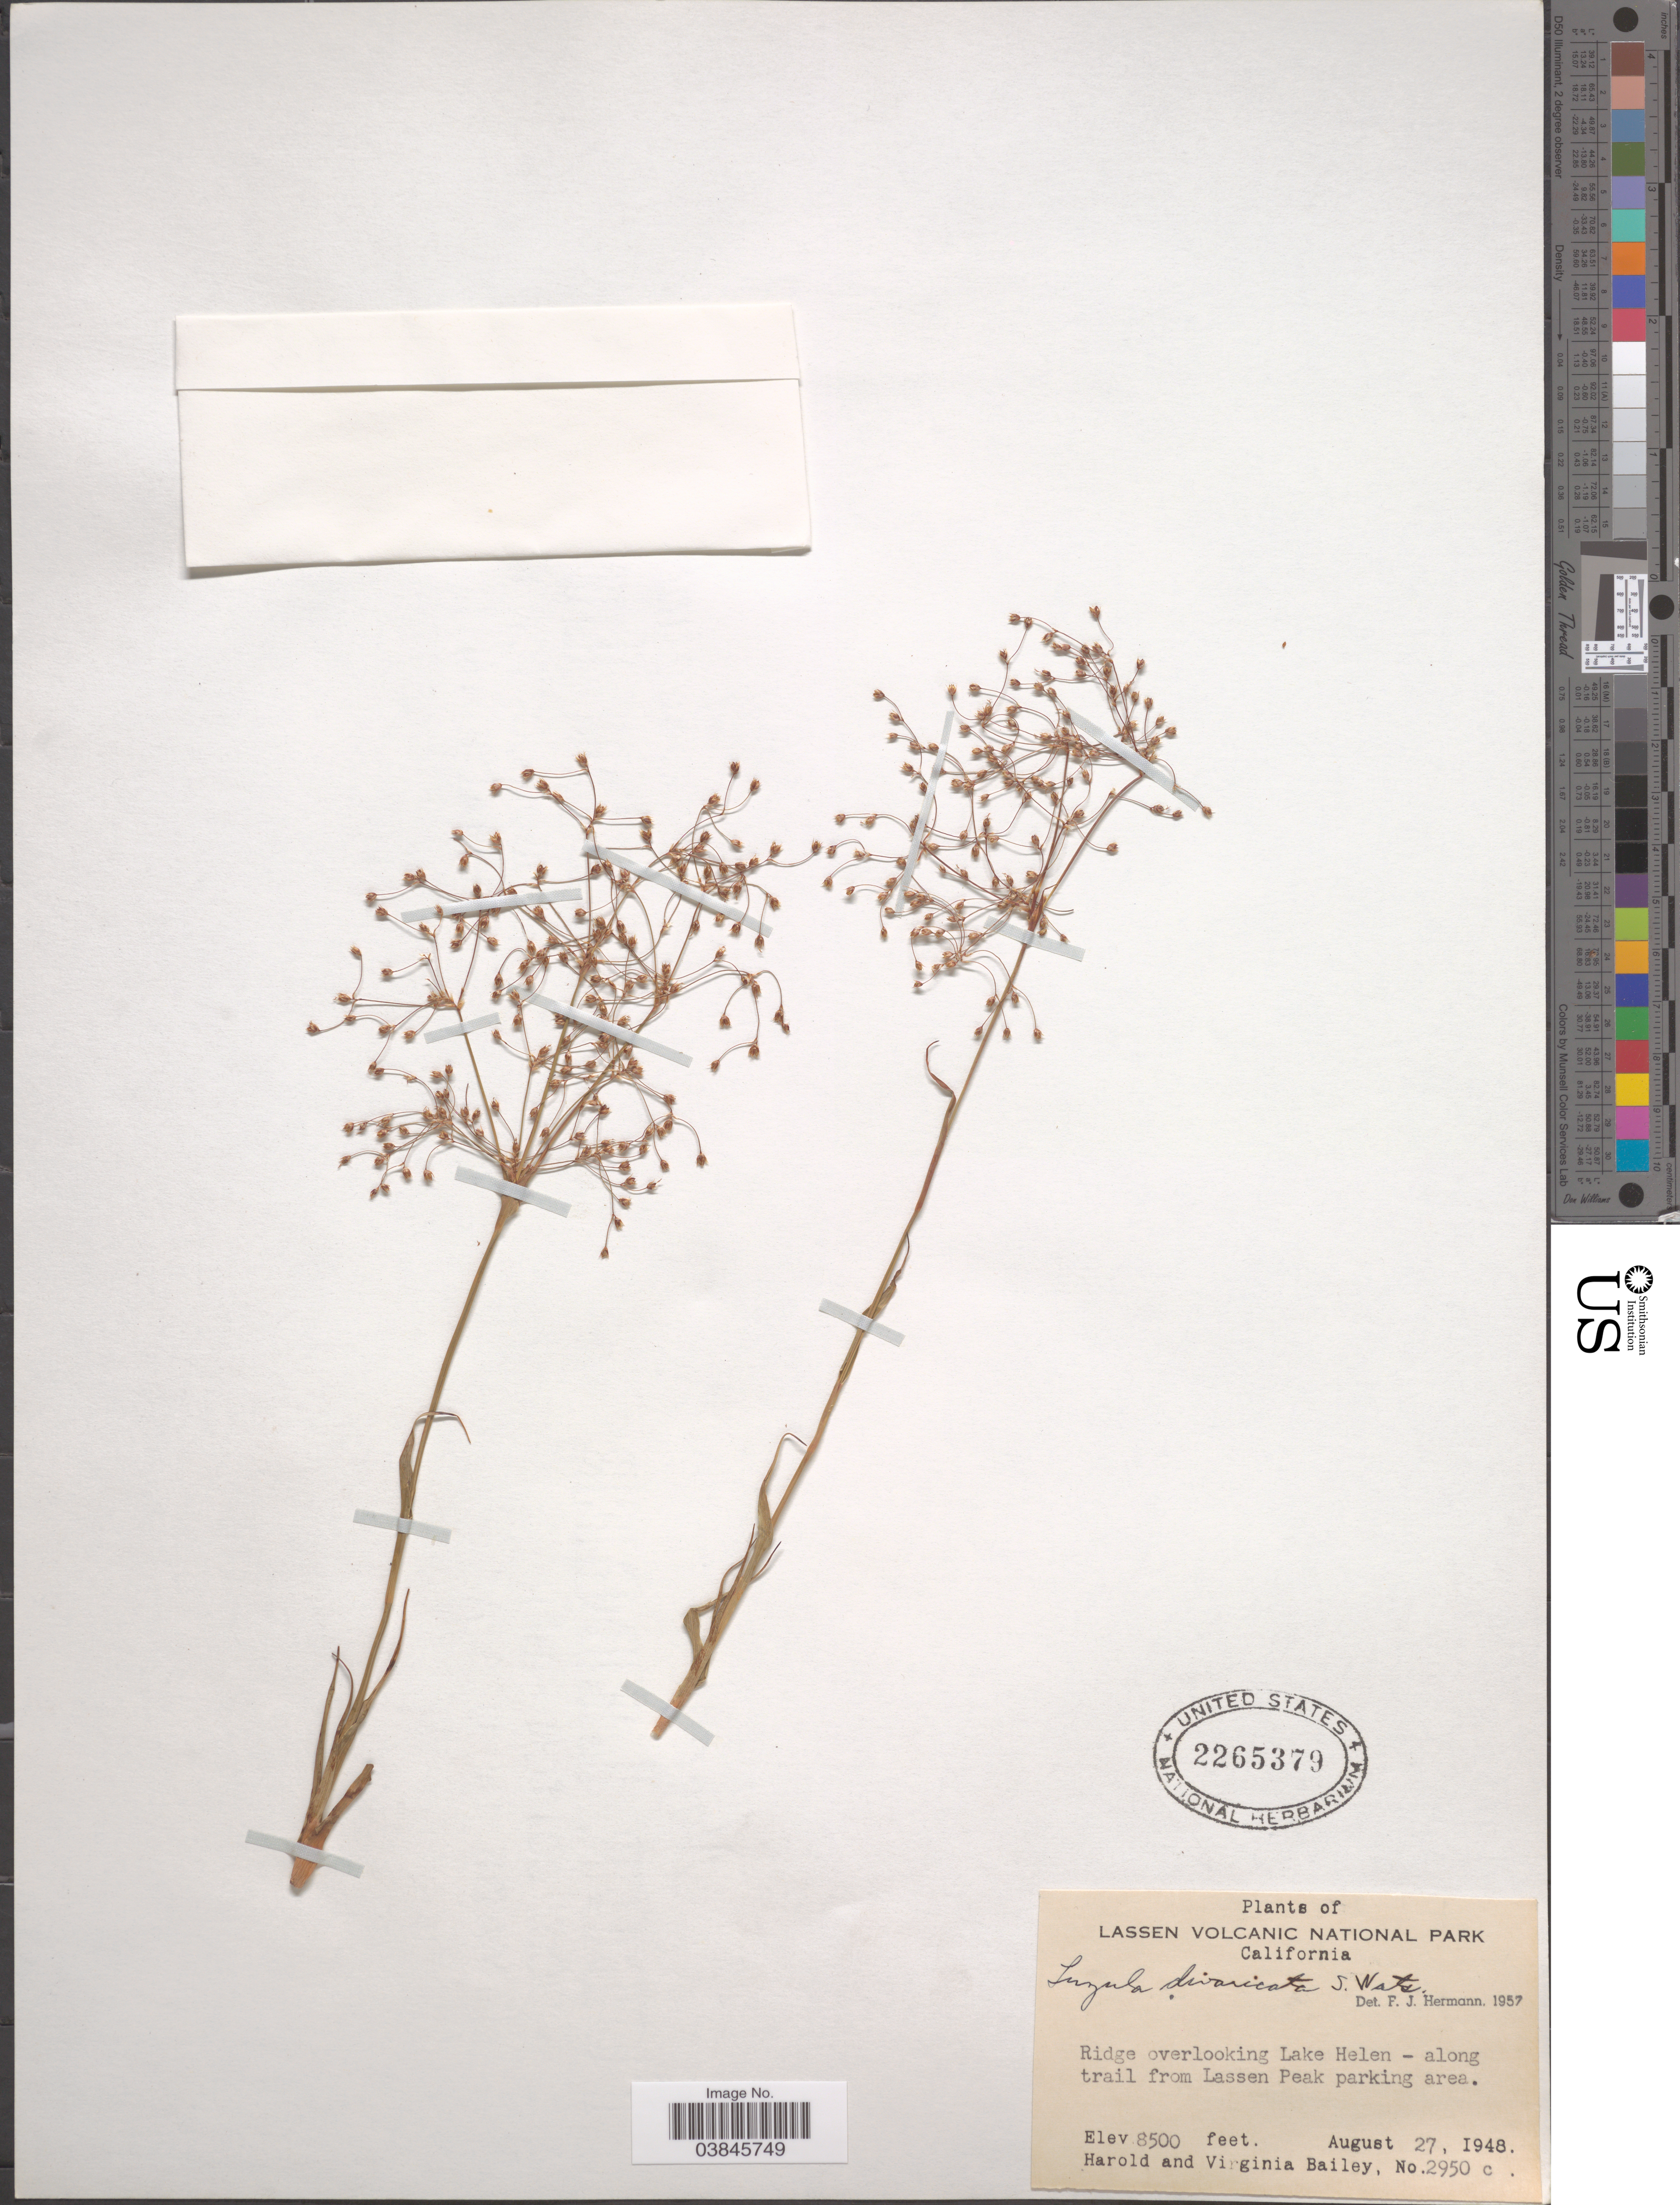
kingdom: Plantae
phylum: Tracheophyta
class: Liliopsida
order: Poales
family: Juncaceae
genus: Luzula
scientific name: Luzula divaricata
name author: S. Watson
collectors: H. Bailey & V. L. Bailey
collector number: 2590c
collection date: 1948-08-27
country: United States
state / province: California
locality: Lassen Volcanic National Park. Ridge overlooking Lake Helen- along trail from Lassen Peak parking area.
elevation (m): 2591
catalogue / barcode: US 2265379